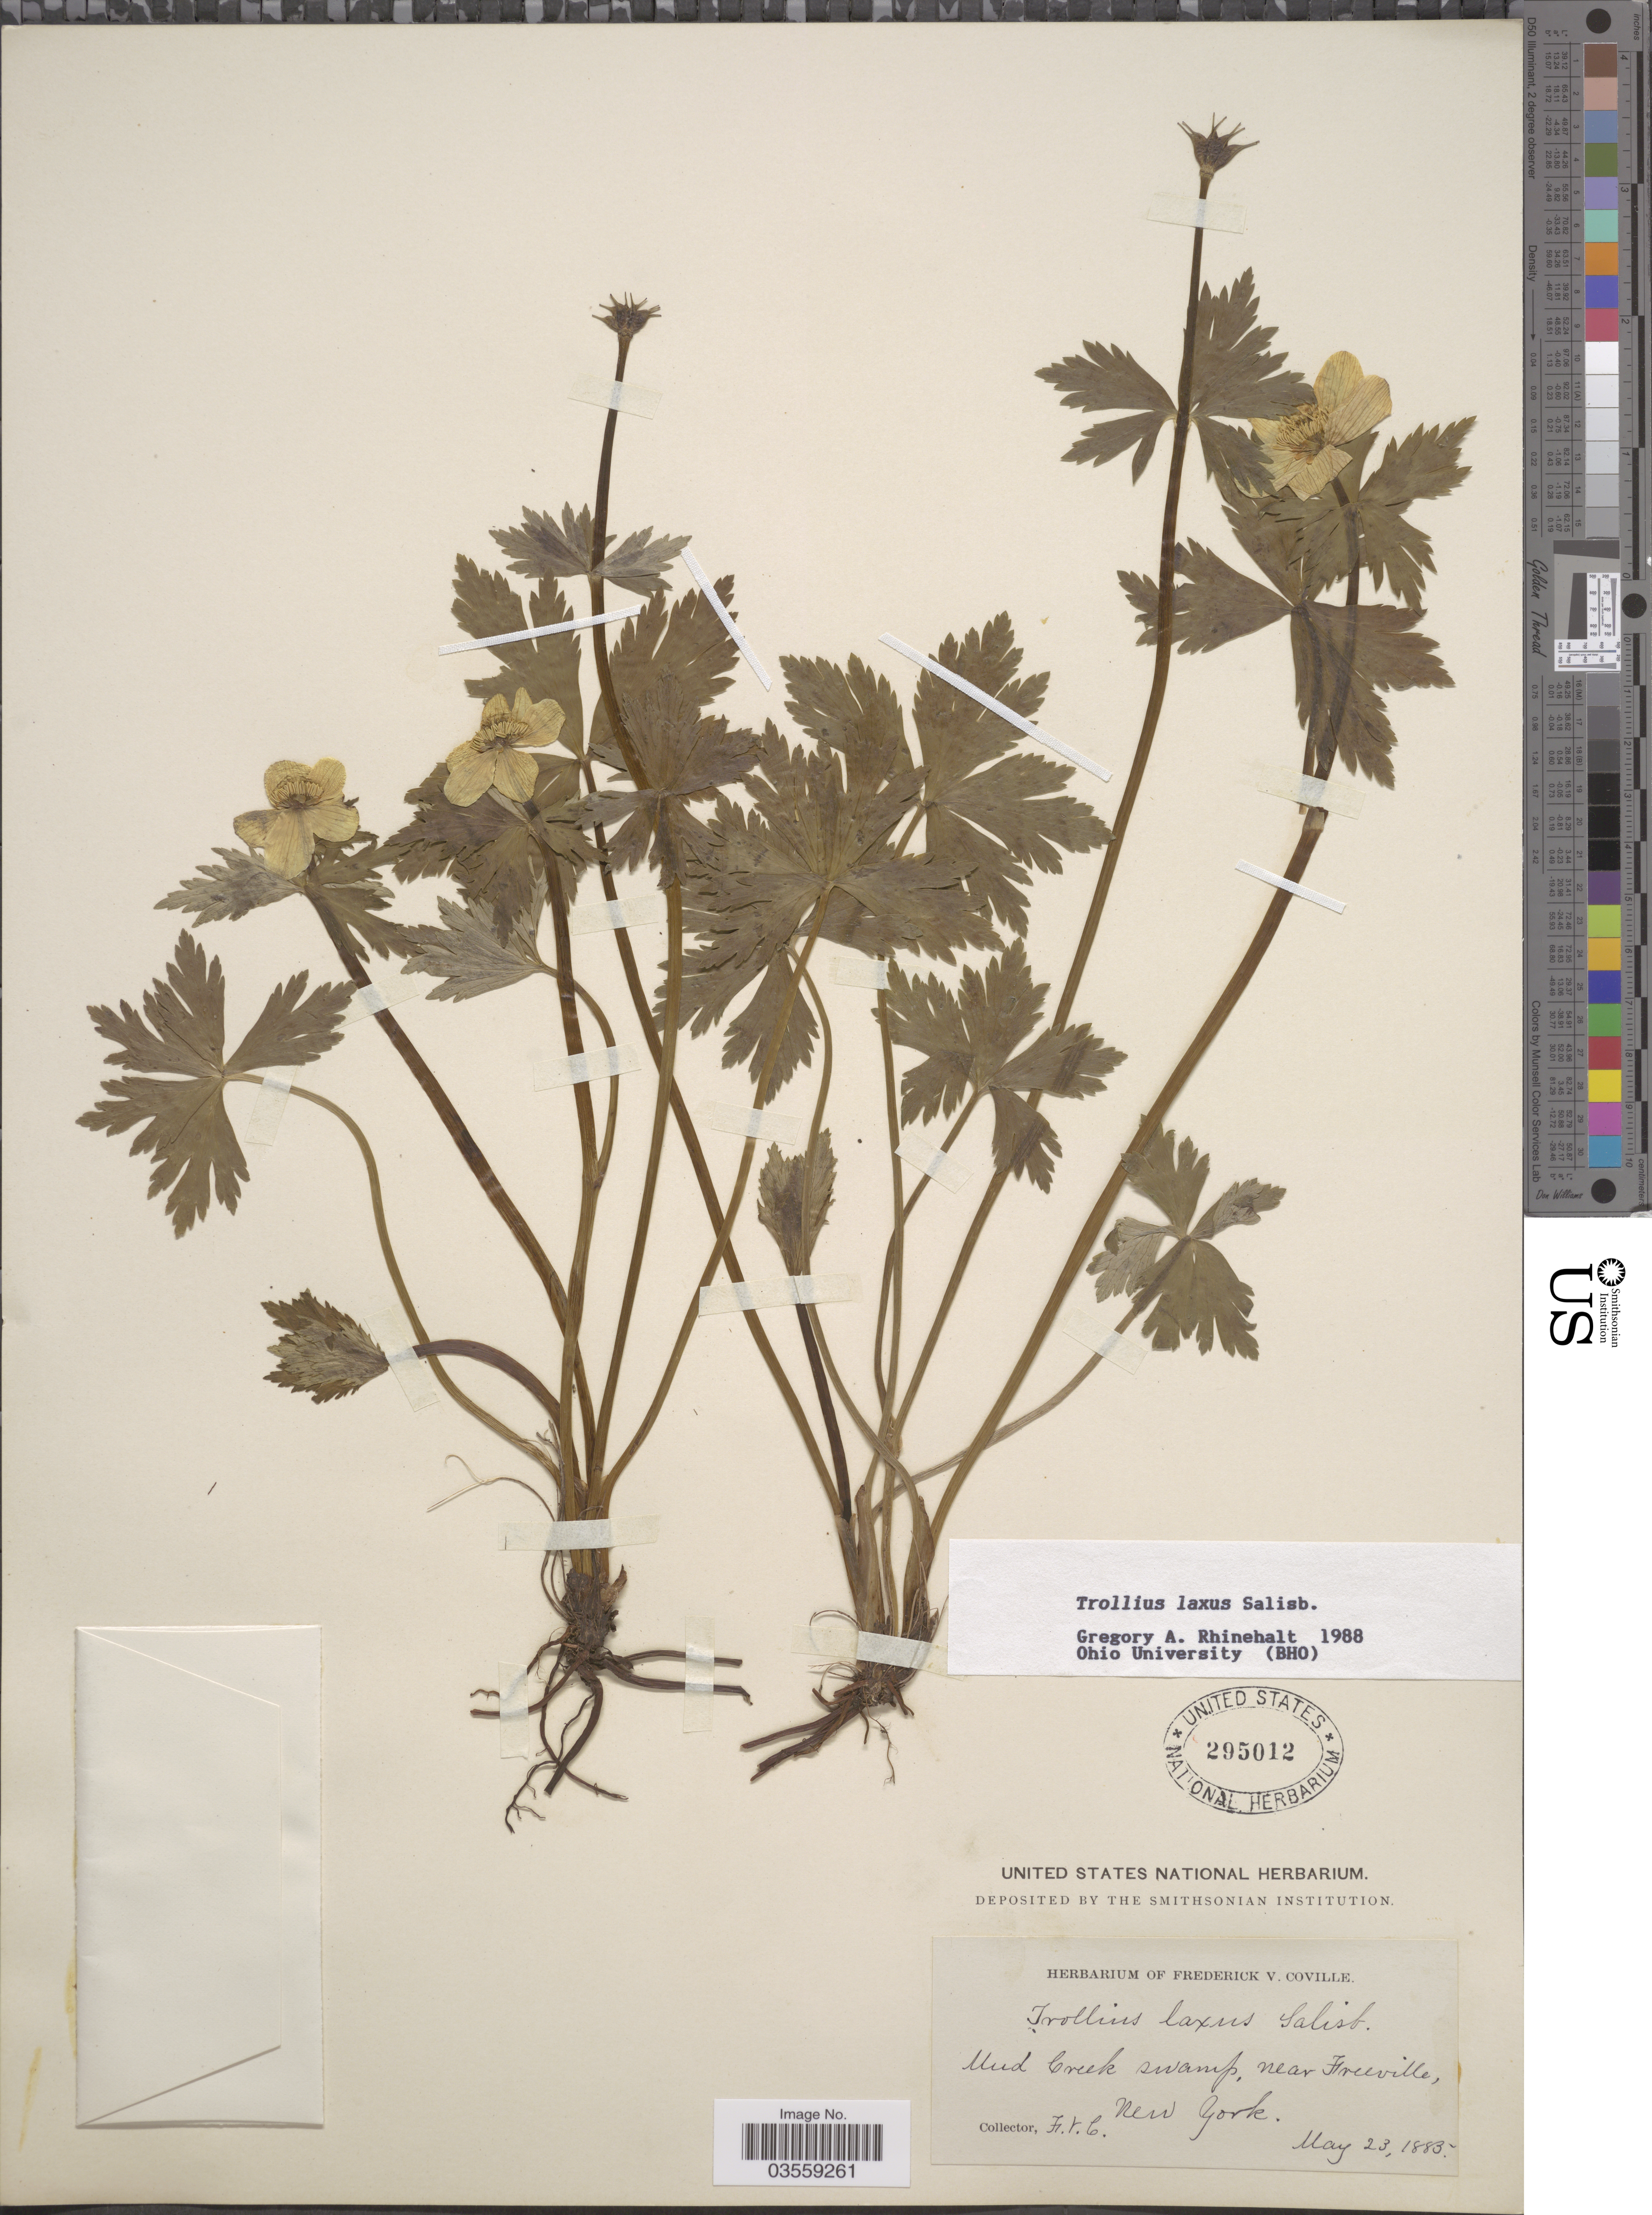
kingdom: Plantae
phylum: Tracheophyta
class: Magnoliopsida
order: Ranunculales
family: Ranunculaceae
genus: Trollius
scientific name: Trollius laxus var. laxus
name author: Salisb.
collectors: F. V. Coville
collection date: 1885-05-23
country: United States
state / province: New York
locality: Mud Creek swamp, near Freeville.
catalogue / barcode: US 295012